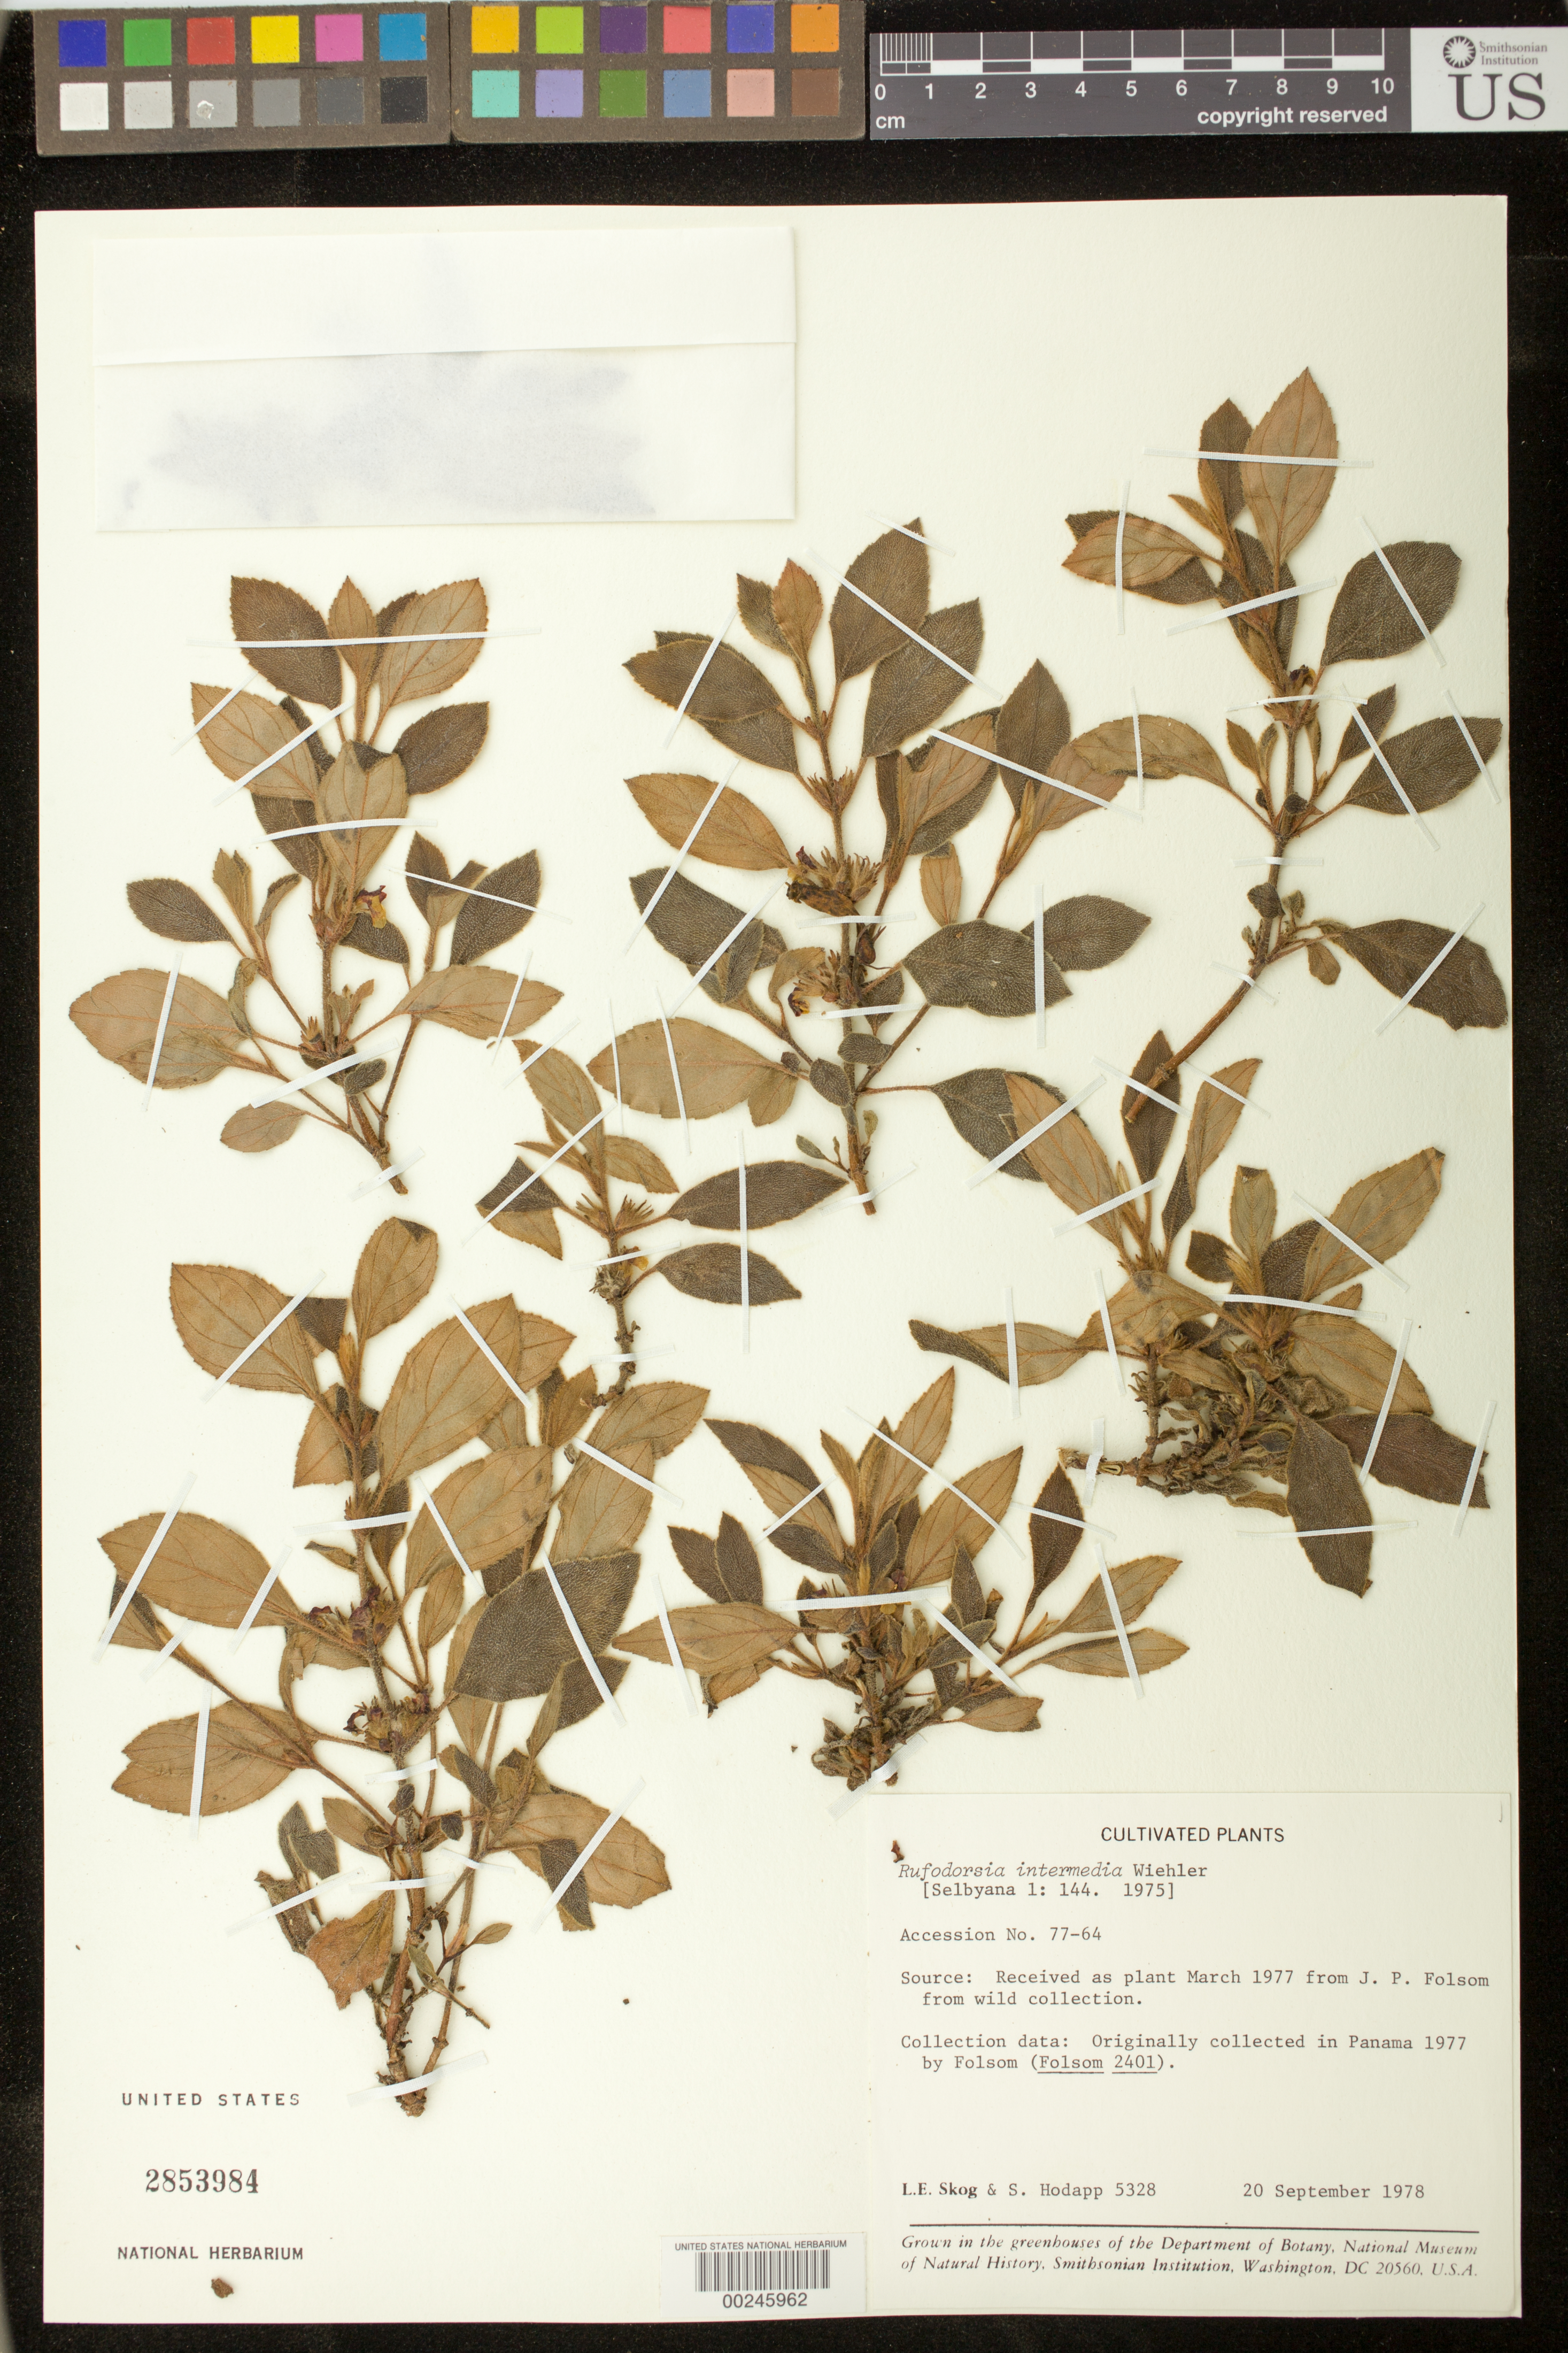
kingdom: Plantae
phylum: Tracheophyta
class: Magnoliopsida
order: Lamiales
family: Gesneriaceae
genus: Rufodorsia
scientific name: Rufodorsia intermedia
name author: Wiehler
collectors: L. E. Skog & S. Hodapp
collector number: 5328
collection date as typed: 20 Sep 1978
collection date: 1978-09-20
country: Panama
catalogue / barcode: US 2853984